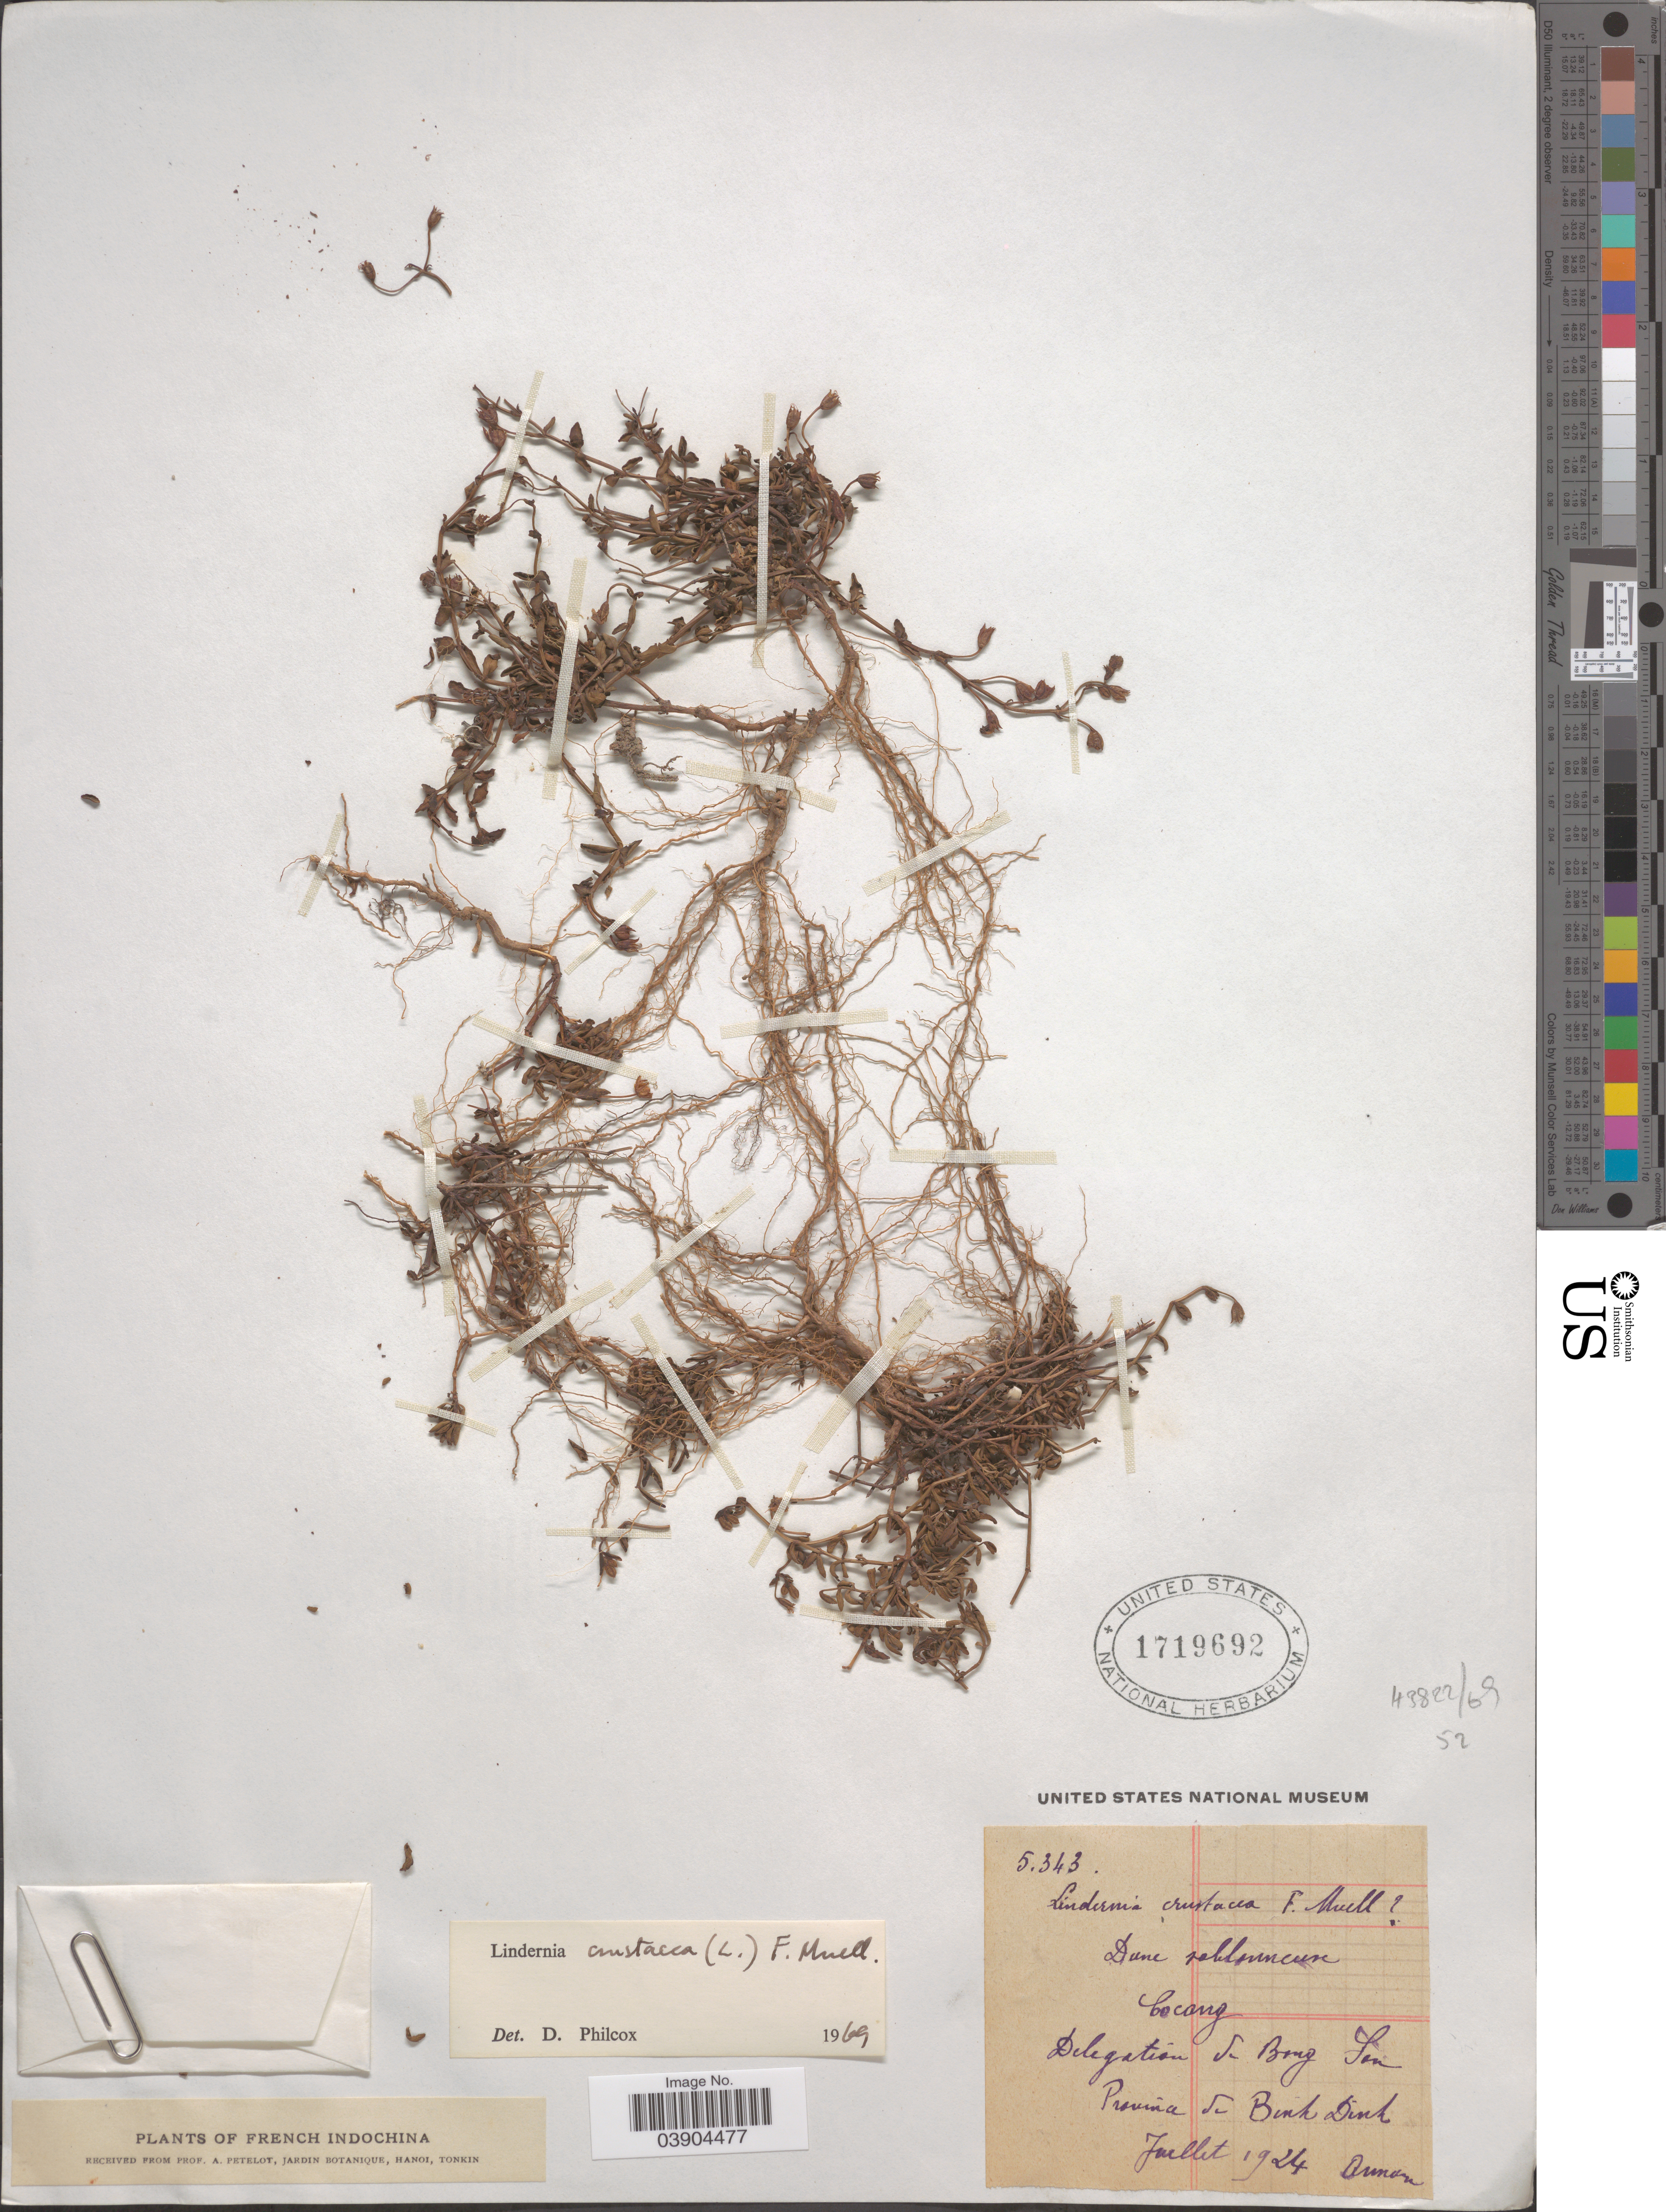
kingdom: Plantae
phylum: Tracheophyta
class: Magnoliopsida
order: Lamiales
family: Linderniaceae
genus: Lindernia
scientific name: Lindernia crustacea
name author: (L.) F. Muell.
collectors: A. Petelot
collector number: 5343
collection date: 1924-07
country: Vietnam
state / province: Binh Dinh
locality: Cocang [interpreted] Delegation de Bong San. Annam. French Indochina.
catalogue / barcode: US 1719692